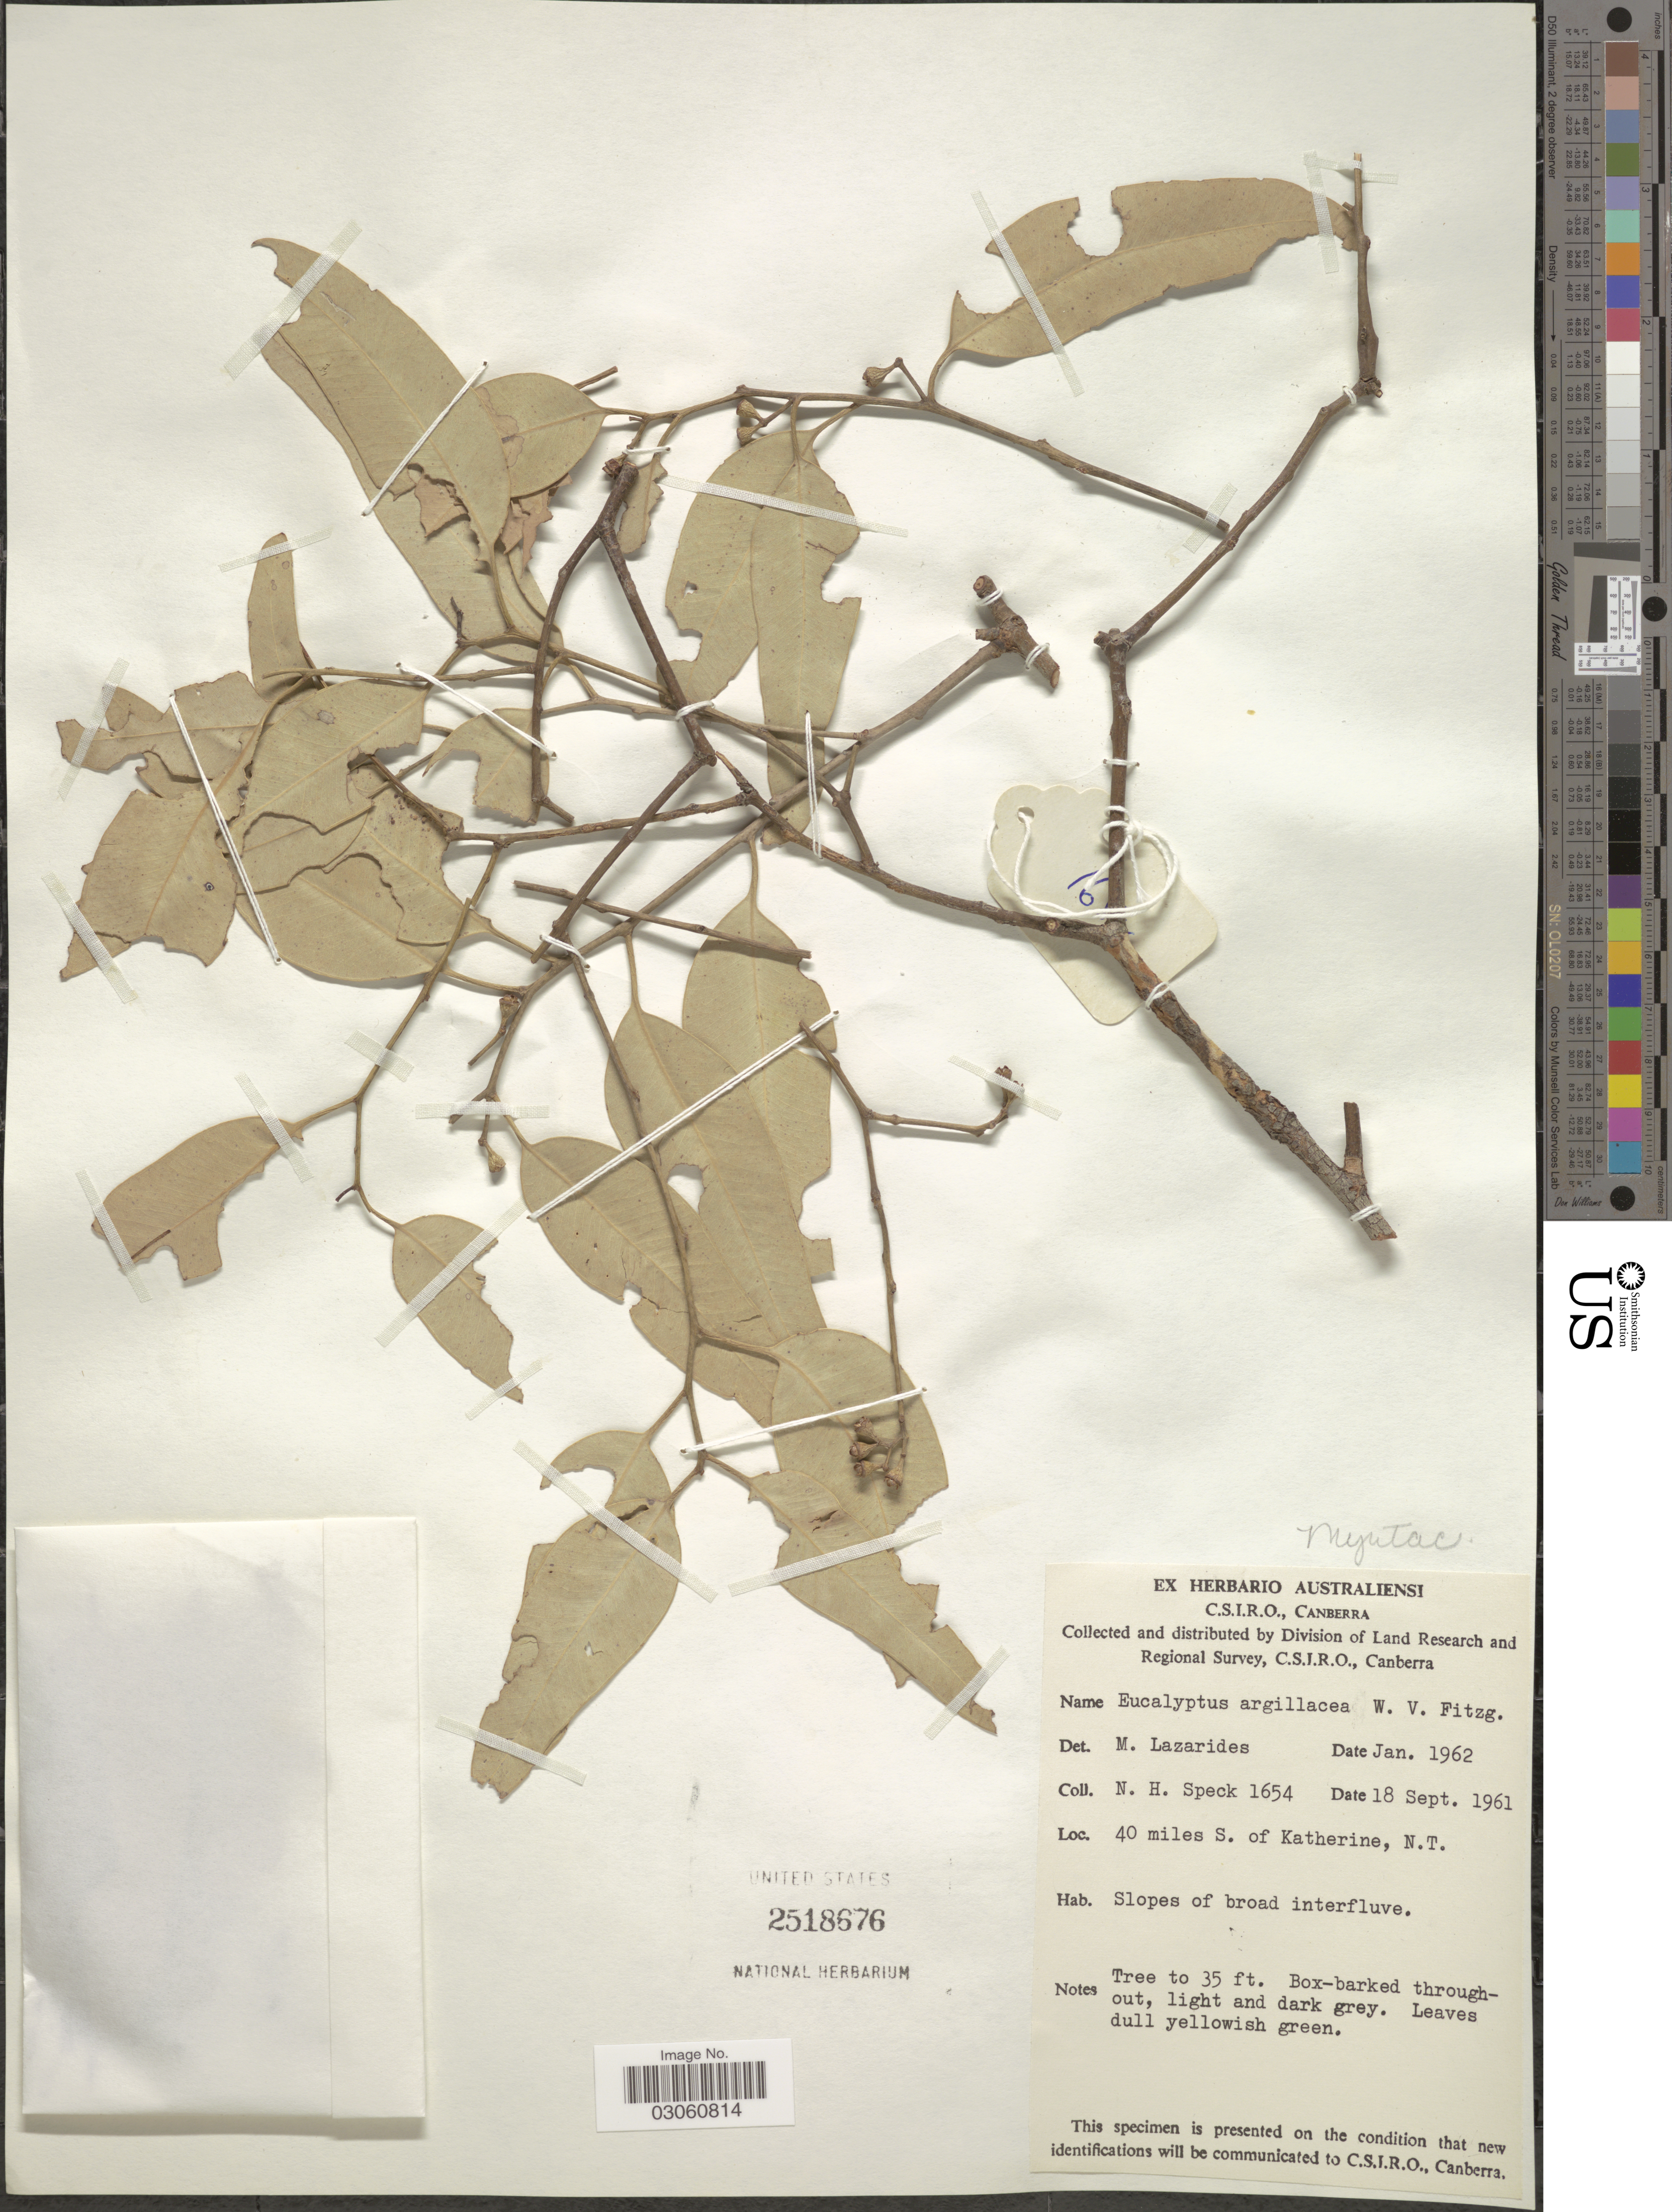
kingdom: Plantae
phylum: Tracheophyta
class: Magnoliopsida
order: Myrtales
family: Myrtaceae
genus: Eucalyptus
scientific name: Eucalyptus argillacea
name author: W. Fitzg. ex Maiden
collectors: N. Speck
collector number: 1654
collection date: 1961-09-18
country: Australia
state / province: Northern Territory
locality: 40 miles S. of Katherine, N.T.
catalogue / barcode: US 2518676